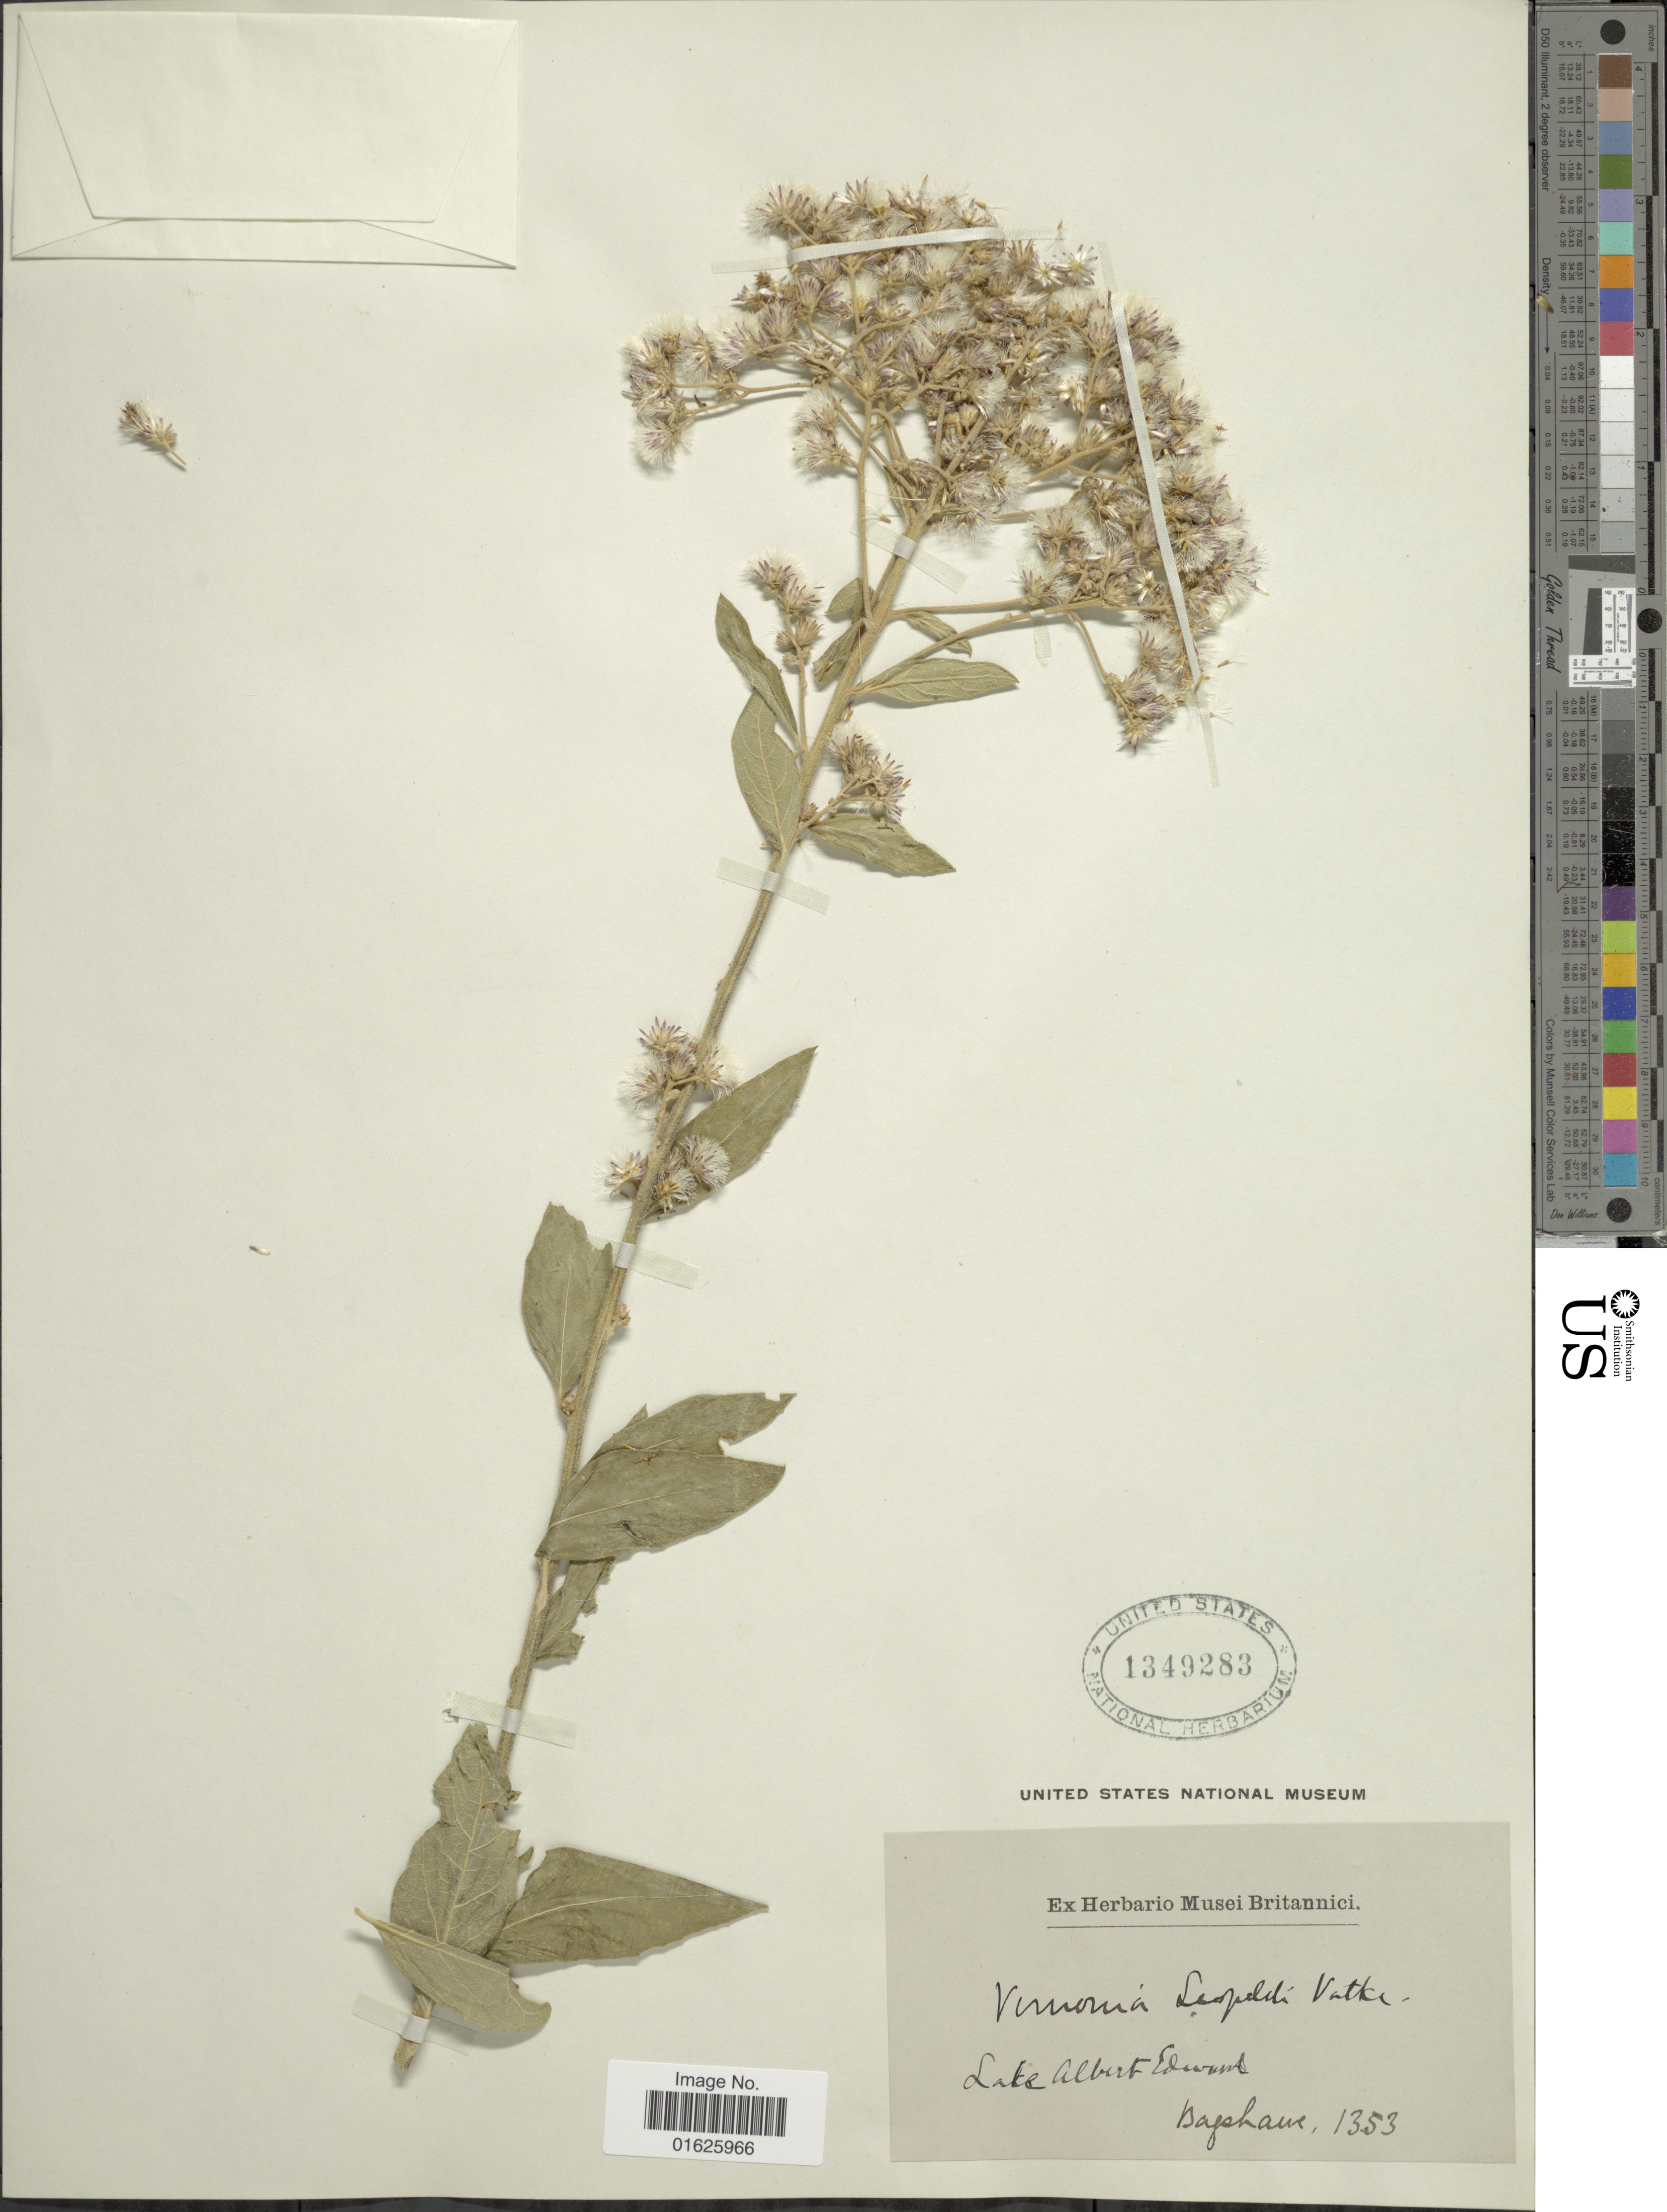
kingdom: Plantae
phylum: Tracheophyta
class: Magnoliopsida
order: Asterales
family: Asteraceae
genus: Orbivestus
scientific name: Orbivestus leopoldii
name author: (Vatke) H. Rob.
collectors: A. Bagshawe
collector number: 1353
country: Uganda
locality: Lake albert Edward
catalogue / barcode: US 1349283